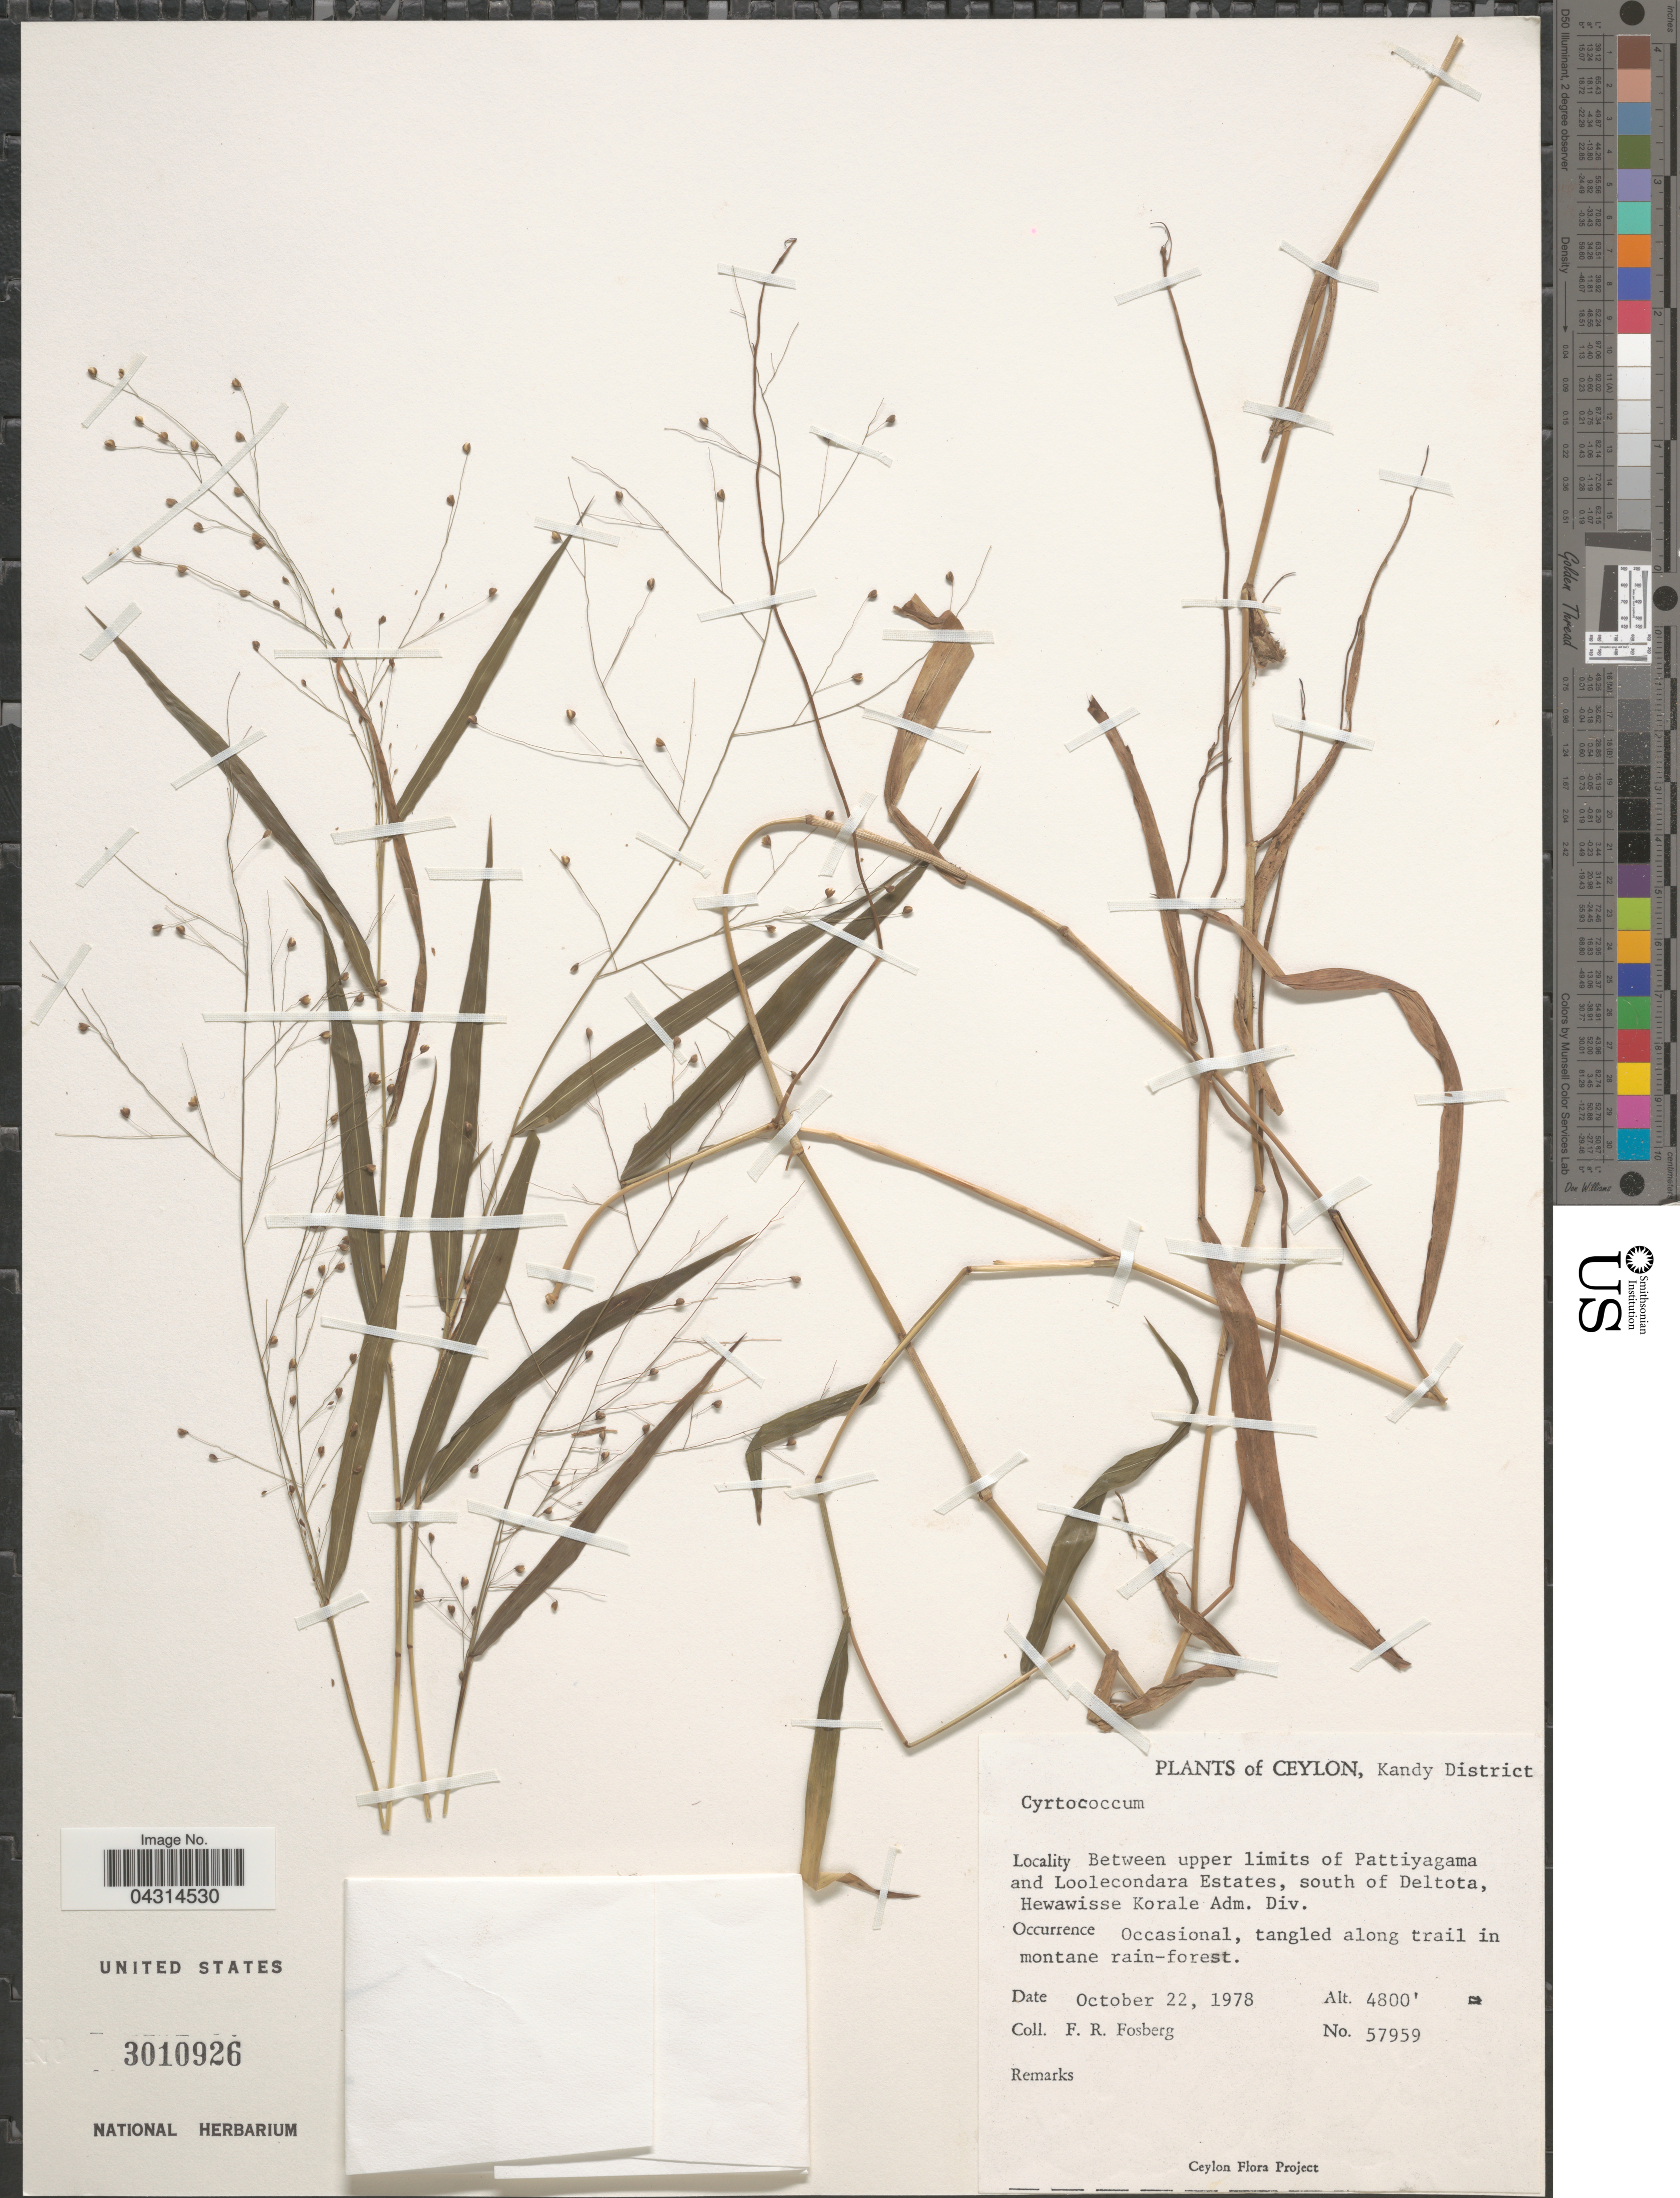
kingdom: Plantae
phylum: Tracheophyta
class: Liliopsida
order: Poales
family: Poaceae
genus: Cyrtococcum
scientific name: Cyrtococcum sp.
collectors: F. R. Fosberg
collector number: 57959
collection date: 1978-10-22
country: Sri Lanka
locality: Ceylon. Kandy District. Between upper limits of Pattiyagama and Loolecondara Estates, south of Deltota, Hewawisse Korale Adm. Div.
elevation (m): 1463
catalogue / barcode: US 3010926